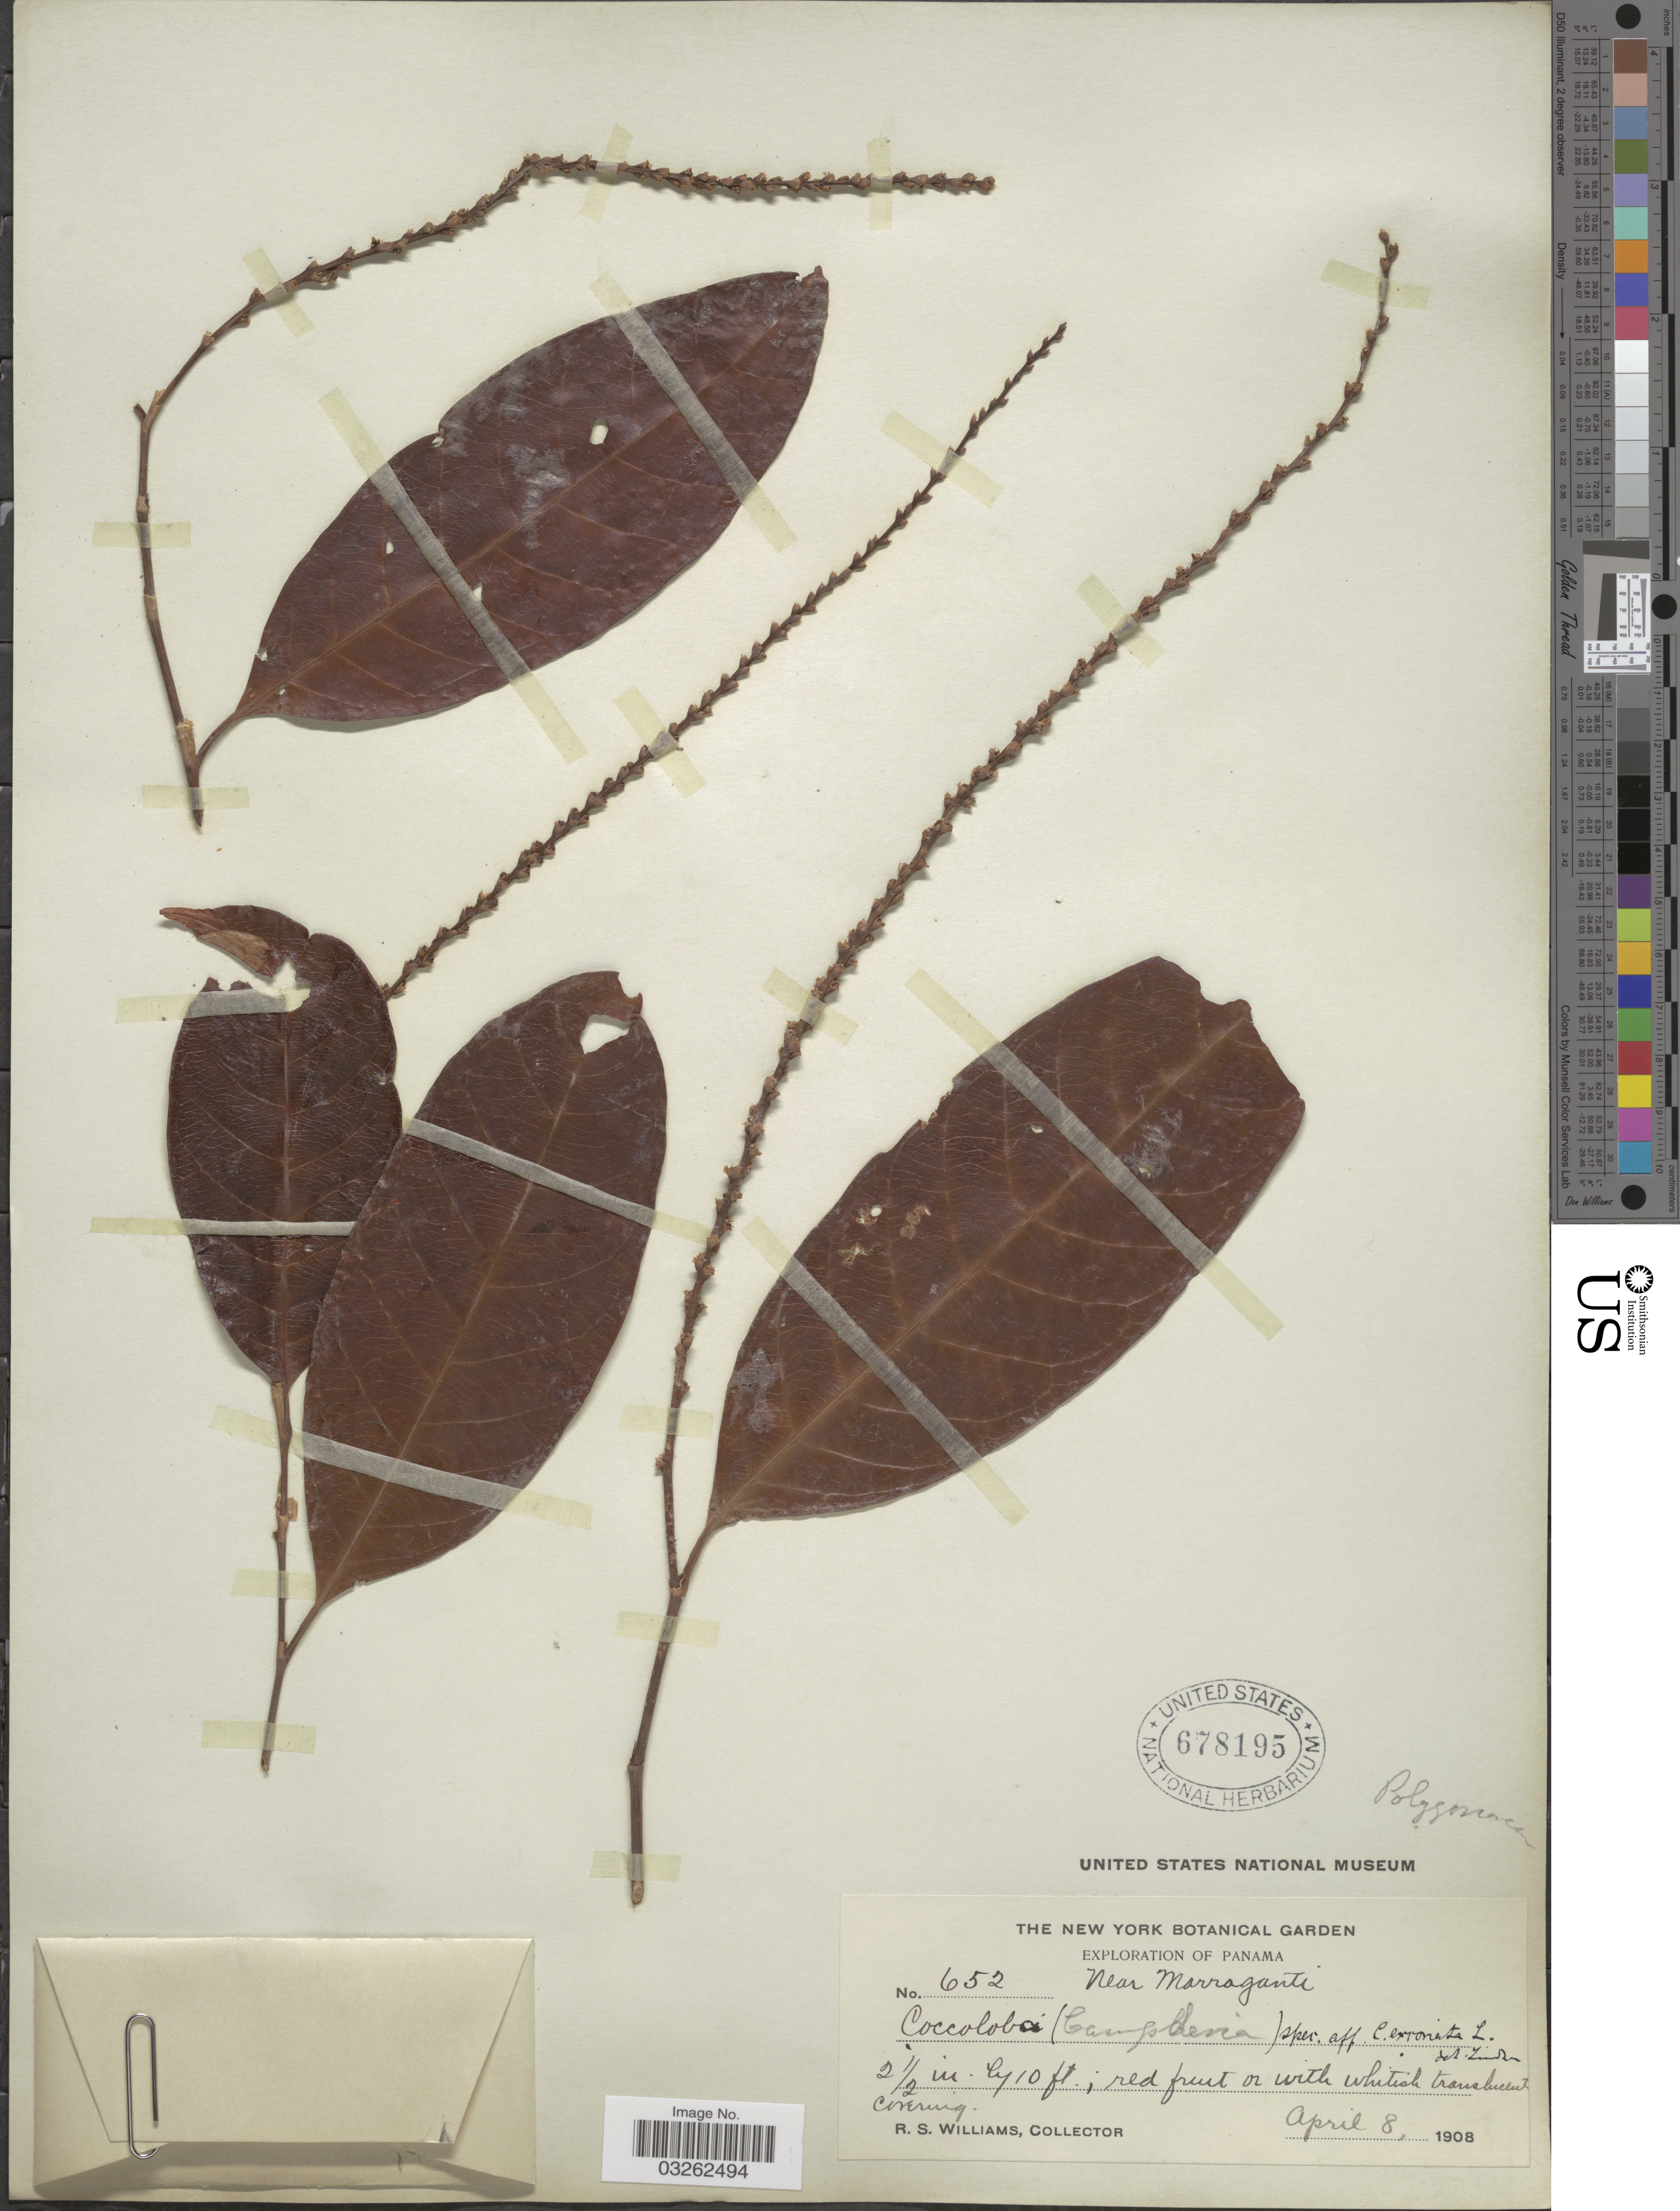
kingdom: Plantae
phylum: Tracheophyta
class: Magnoliopsida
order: Caryophyllales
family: Polygonaceae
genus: Coccoloba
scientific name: Coccoloba acuminata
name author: Kunth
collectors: R. S. Williams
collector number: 652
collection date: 1908-04-08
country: Panama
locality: Near Marraganti.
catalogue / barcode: US 678195